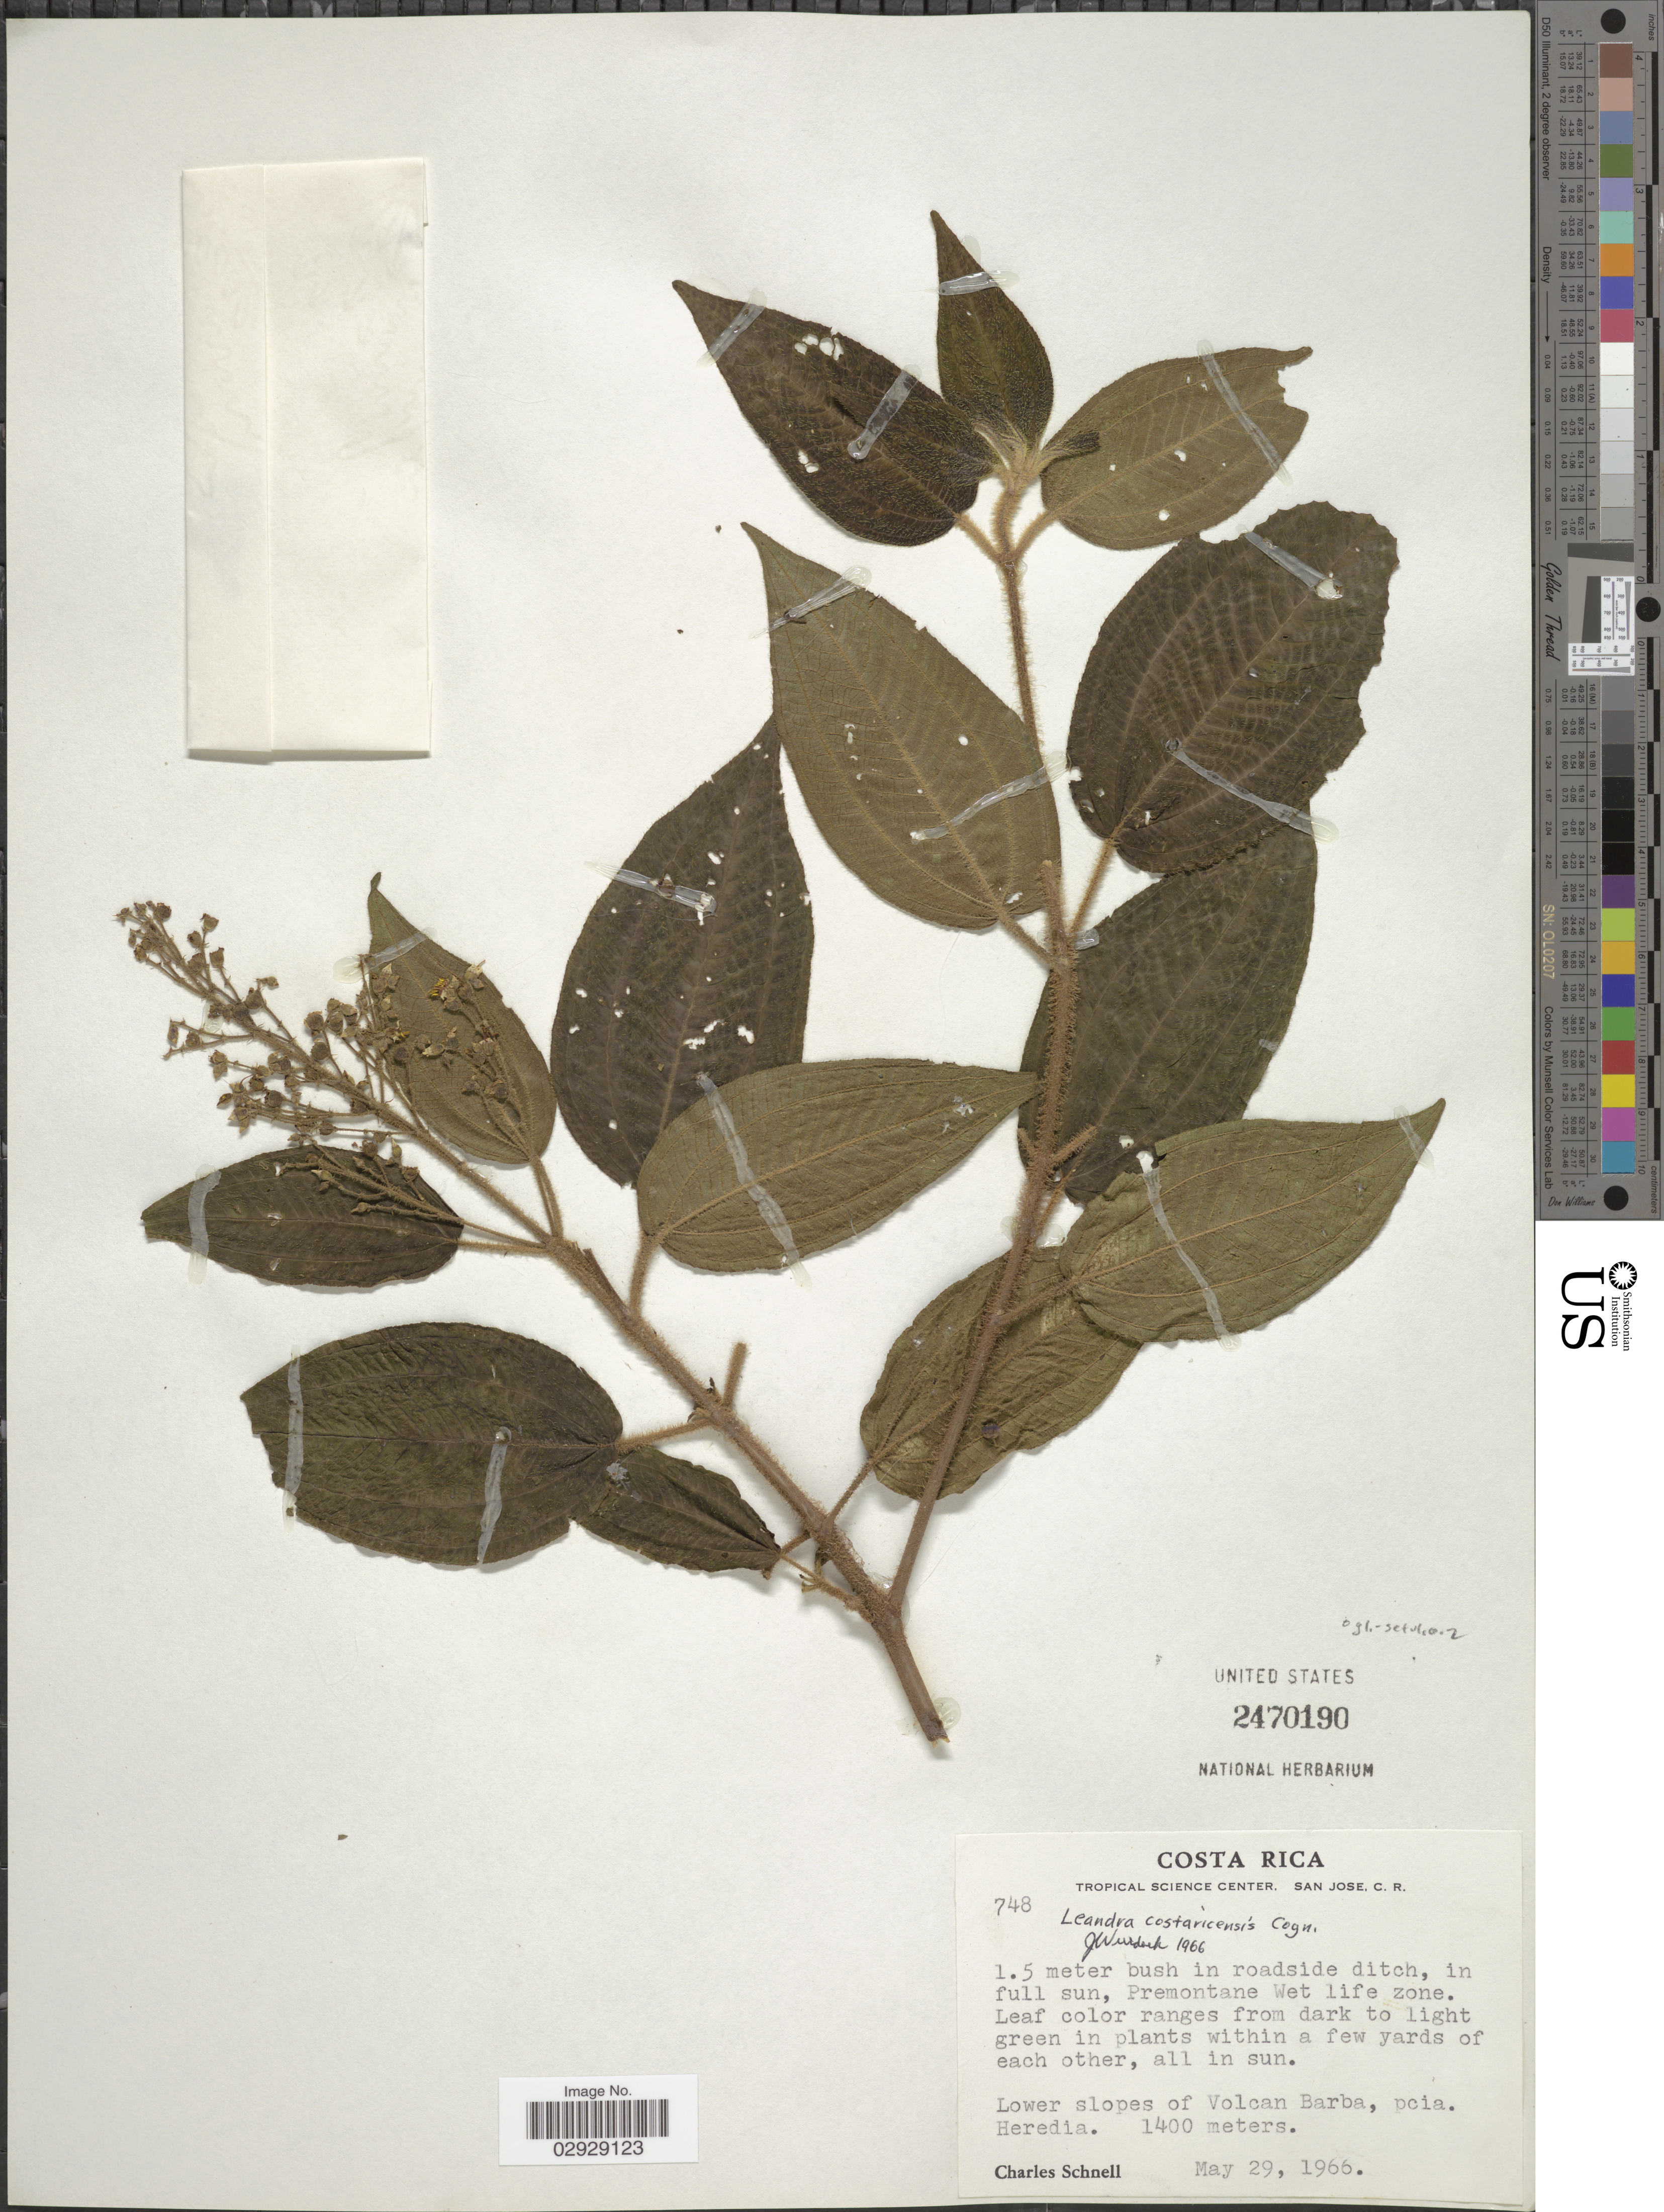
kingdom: Plantae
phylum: Tracheophyta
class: Magnoliopsida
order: Myrtales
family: Melastomataceae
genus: Leandra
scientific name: Leandra costaricensis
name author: Cogn.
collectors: C. Schnell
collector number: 748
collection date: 1966-05-29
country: Costa Rica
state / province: Heredia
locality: Premontane Wet life zone. Lower slopes of Volcan Barba.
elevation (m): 1400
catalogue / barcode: US 2470190